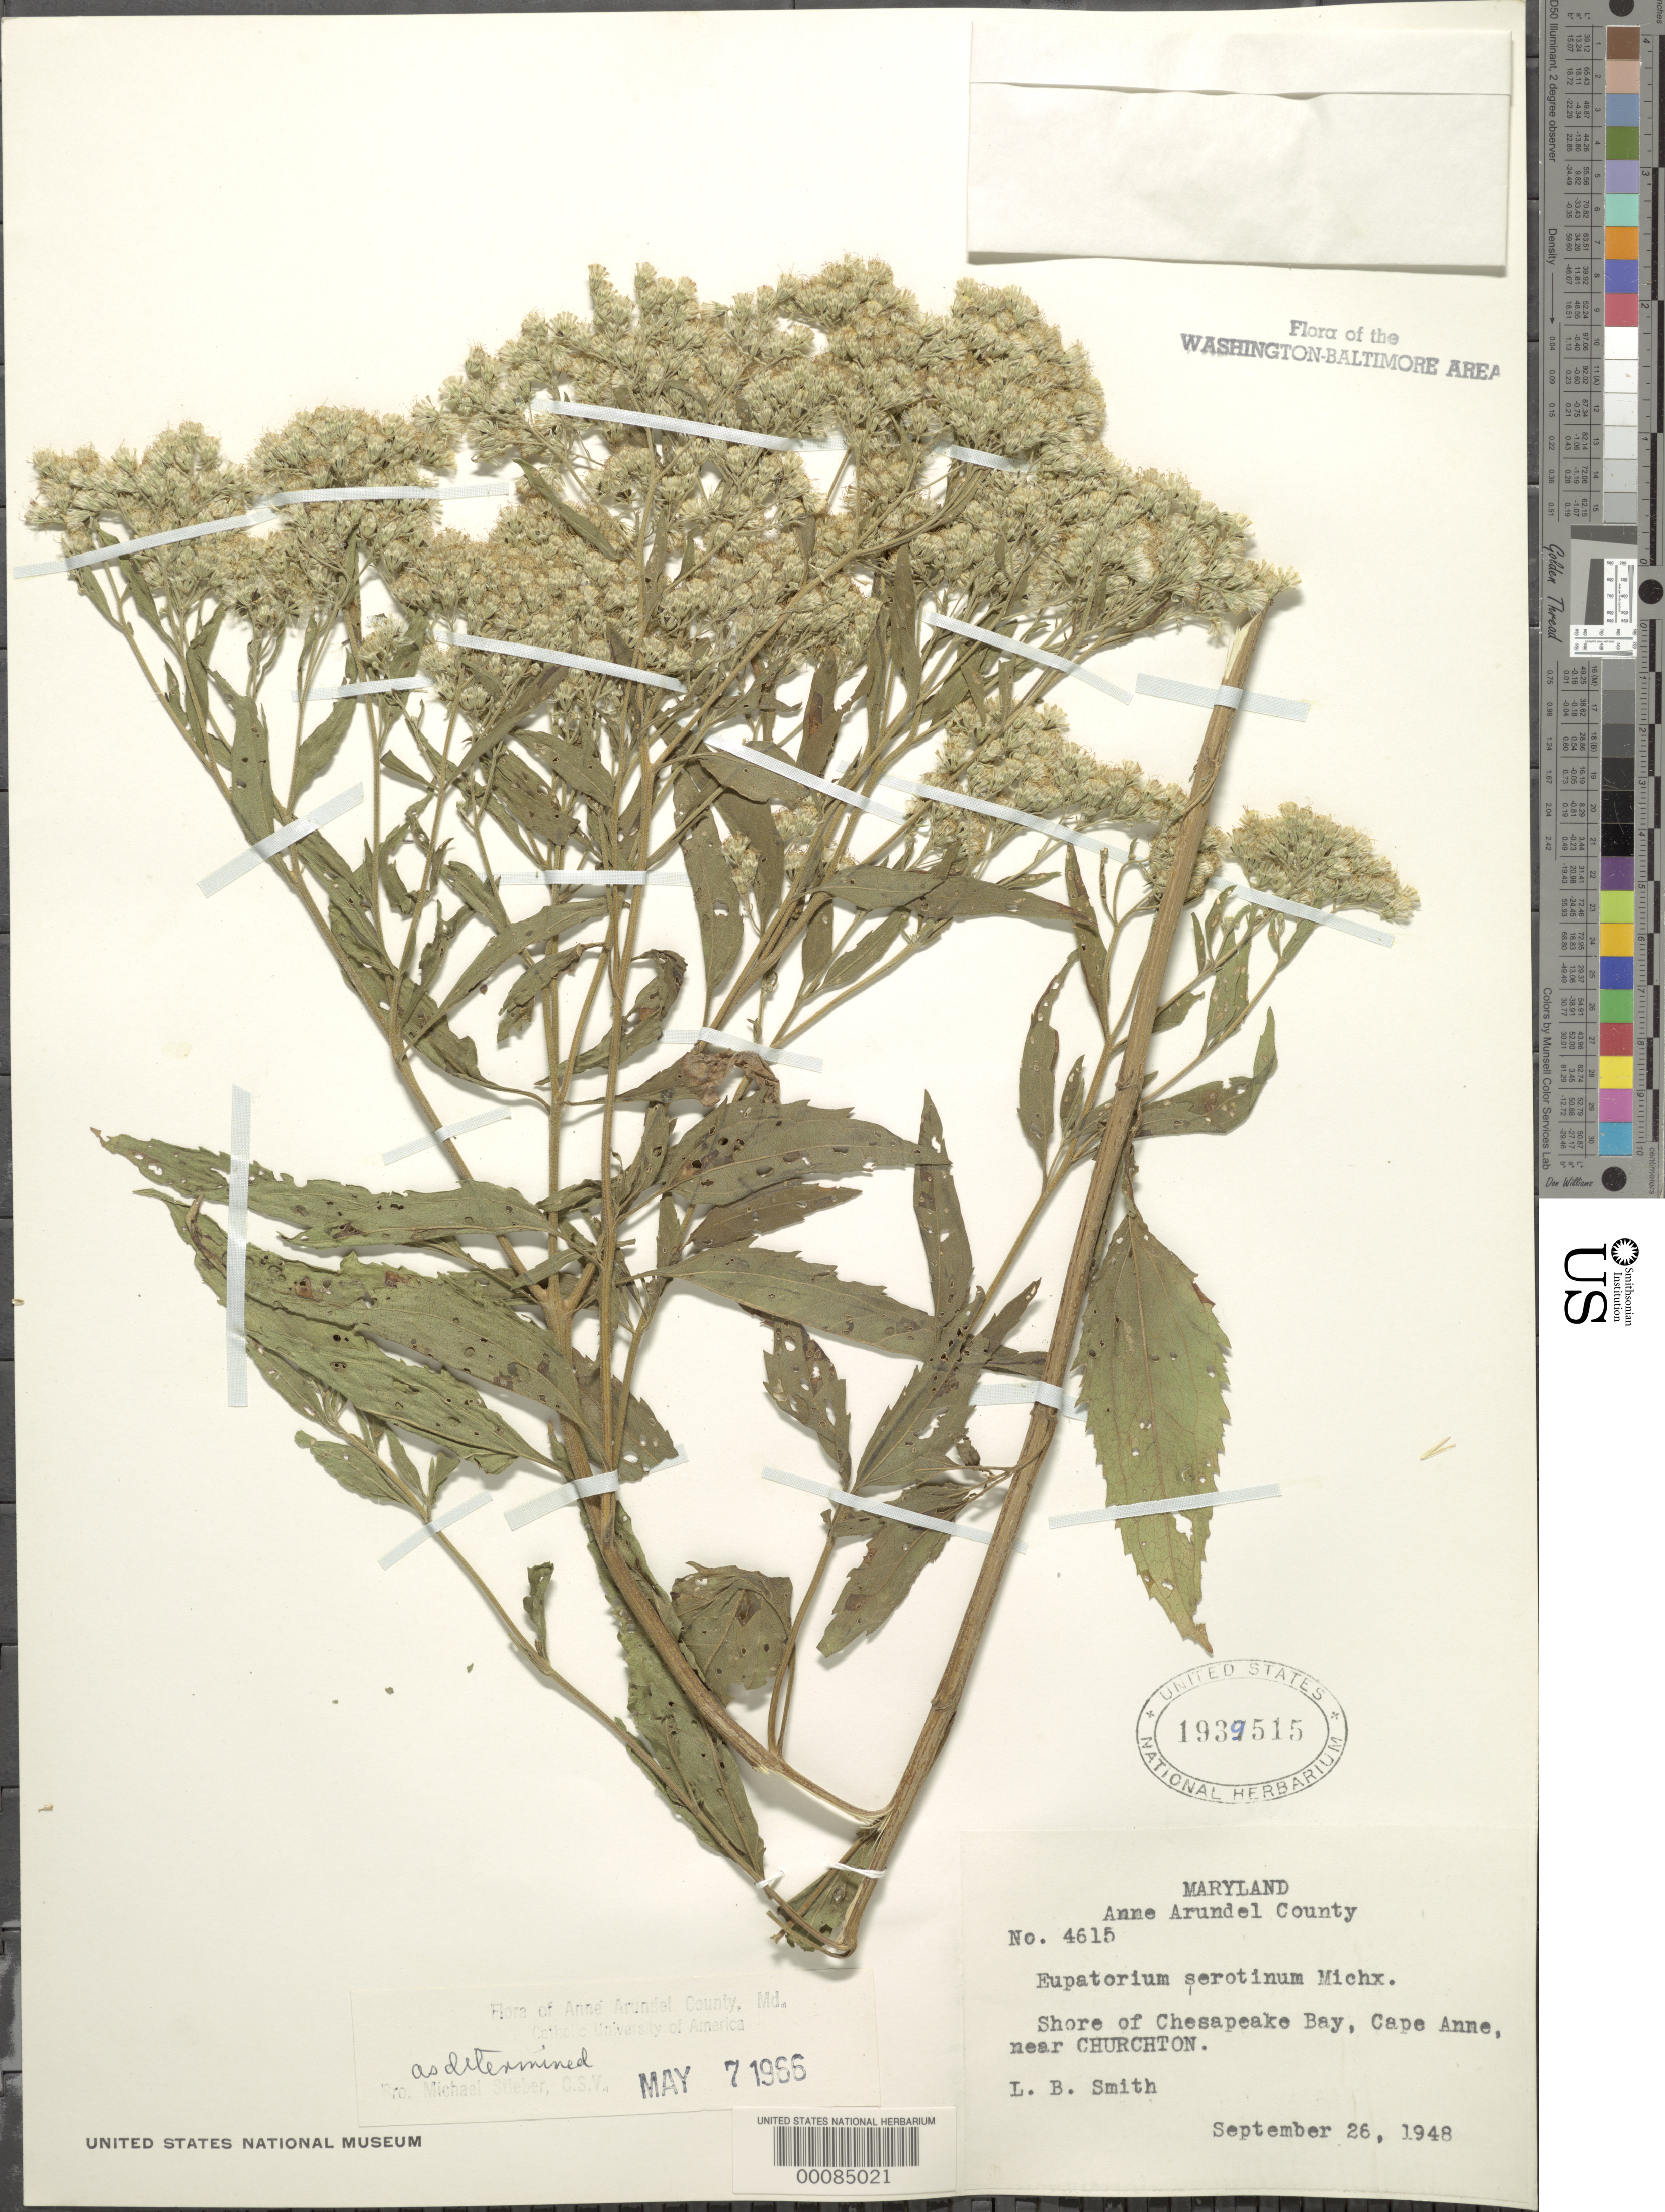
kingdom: Plantae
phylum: Tracheophyta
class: Magnoliopsida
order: Asterales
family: Asteraceae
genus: Eupatorium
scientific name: Eupatorium serotinum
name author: Michx.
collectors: L. Smith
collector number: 4615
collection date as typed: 26 Sep 1948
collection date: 1948-09-26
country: United States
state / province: Maryland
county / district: Anne Arundel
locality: Chesapeake Bay Cape Anne, near Churchton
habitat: Shore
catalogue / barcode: US 1939515